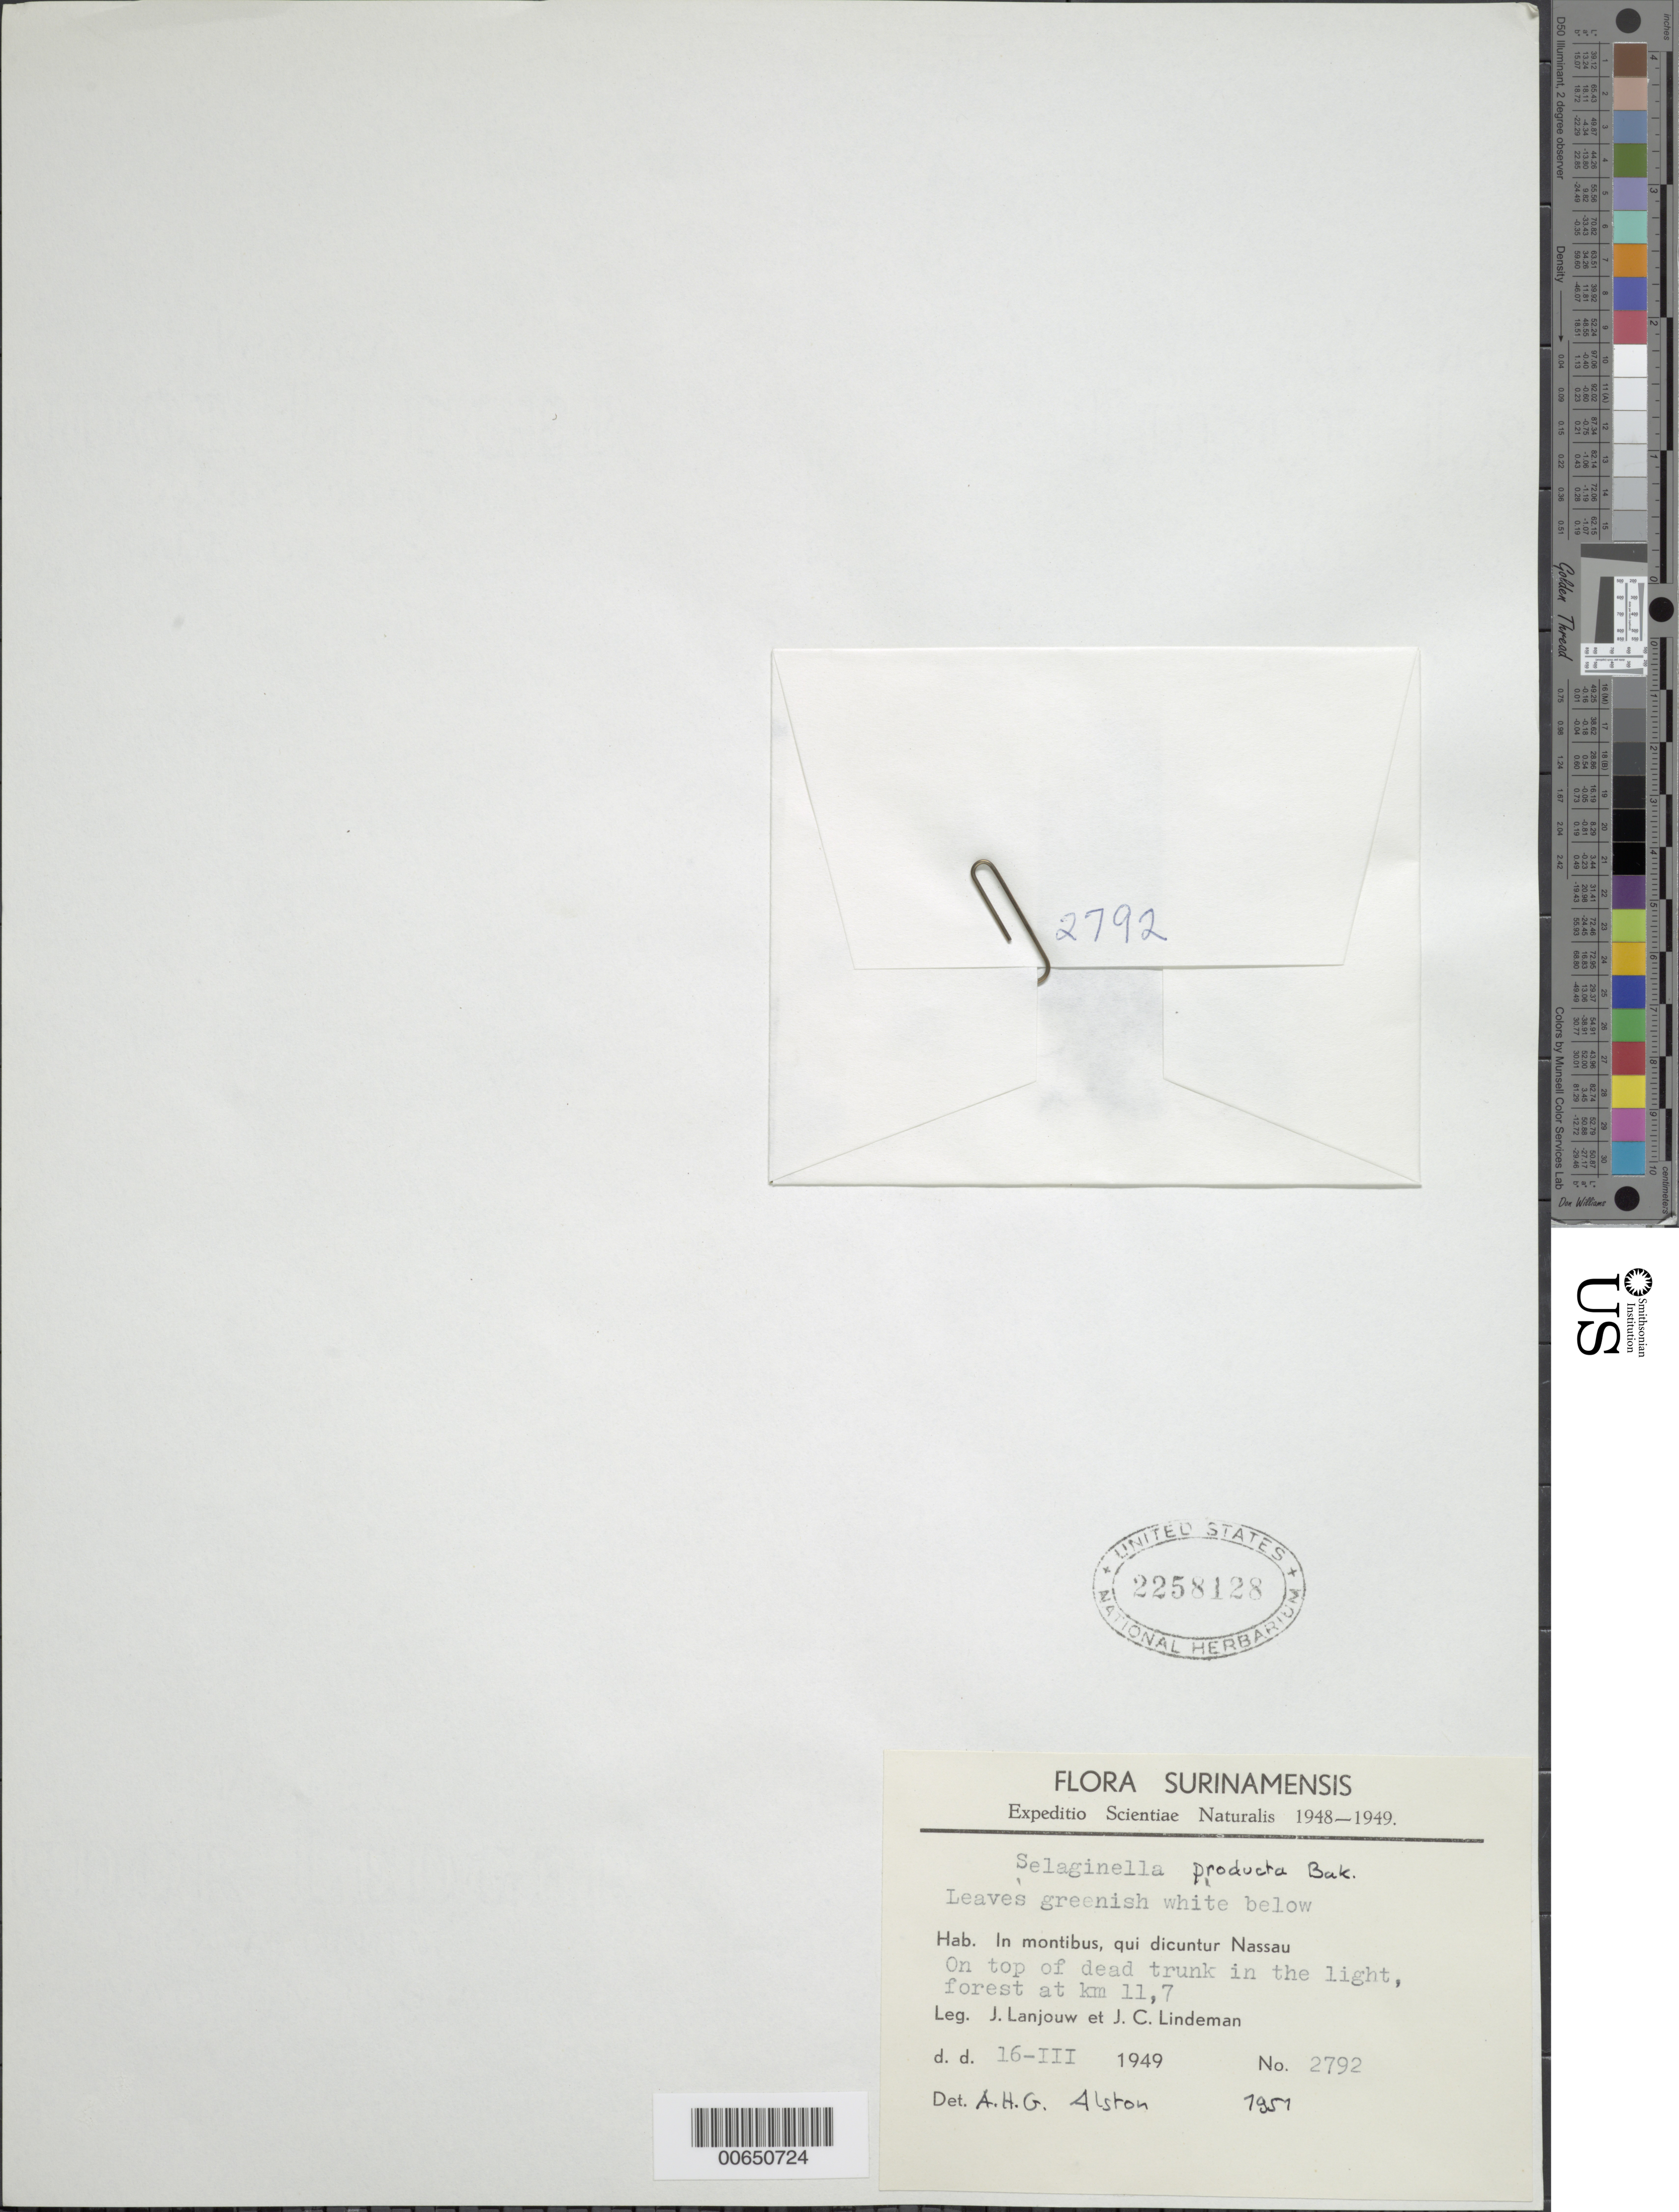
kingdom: Plantae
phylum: Tracheophyta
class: Lycopodiopsida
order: Selaginellales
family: Selaginellaceae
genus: Selaginella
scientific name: Selaginella producta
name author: Baker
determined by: Alston, A. H. G.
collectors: J. Lanjouw & J. C. Lindeman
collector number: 2792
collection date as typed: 16-Mar-49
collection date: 1949-03-16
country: Suriname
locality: Nassau Mts.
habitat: Top of dead trunk in the light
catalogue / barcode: US 2258128